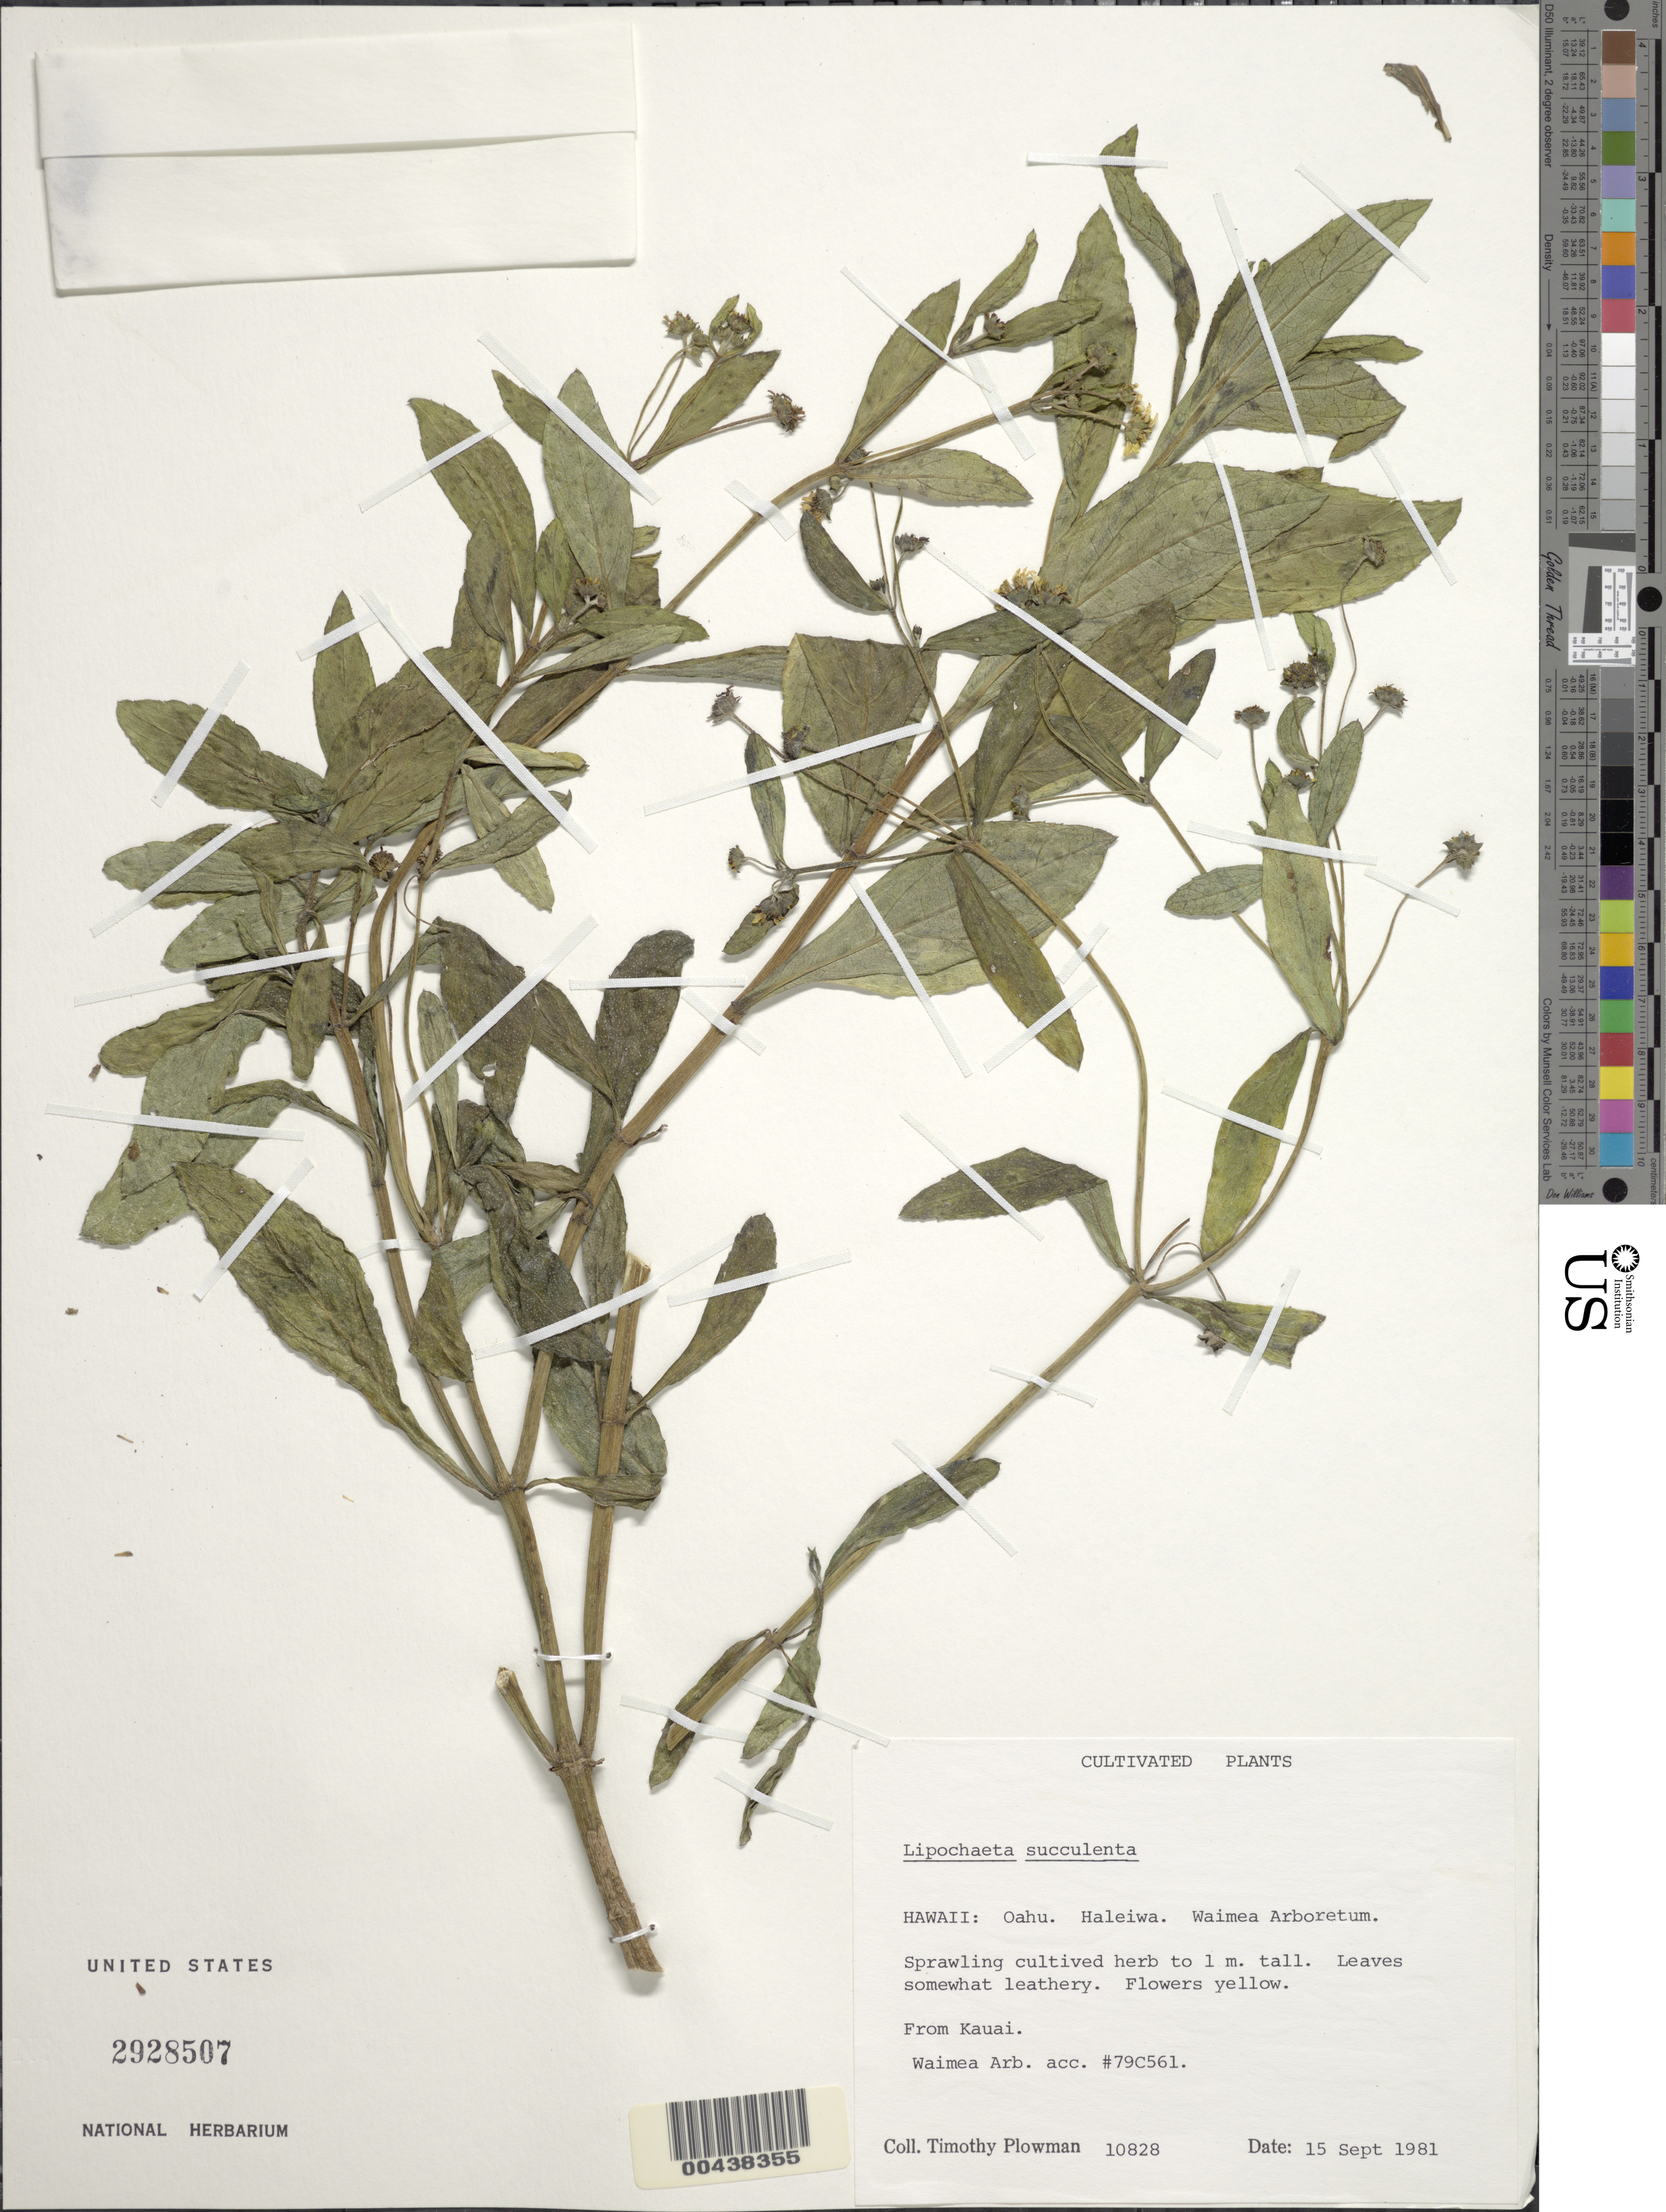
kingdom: Plantae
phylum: Tracheophyta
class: Magnoliopsida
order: Asterales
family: Asteraceae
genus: Lipochaeta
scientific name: Lipochaeta succulenta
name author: (Hook. & Arn.) DC.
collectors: T. Plowman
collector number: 10828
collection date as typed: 15 Sep 1981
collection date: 1981-09-15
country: United States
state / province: Hawaii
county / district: Honolulu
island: Oahu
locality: Oahu. Haleiwa. Waimea Arboretum (from Kauai)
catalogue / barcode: US 2928507